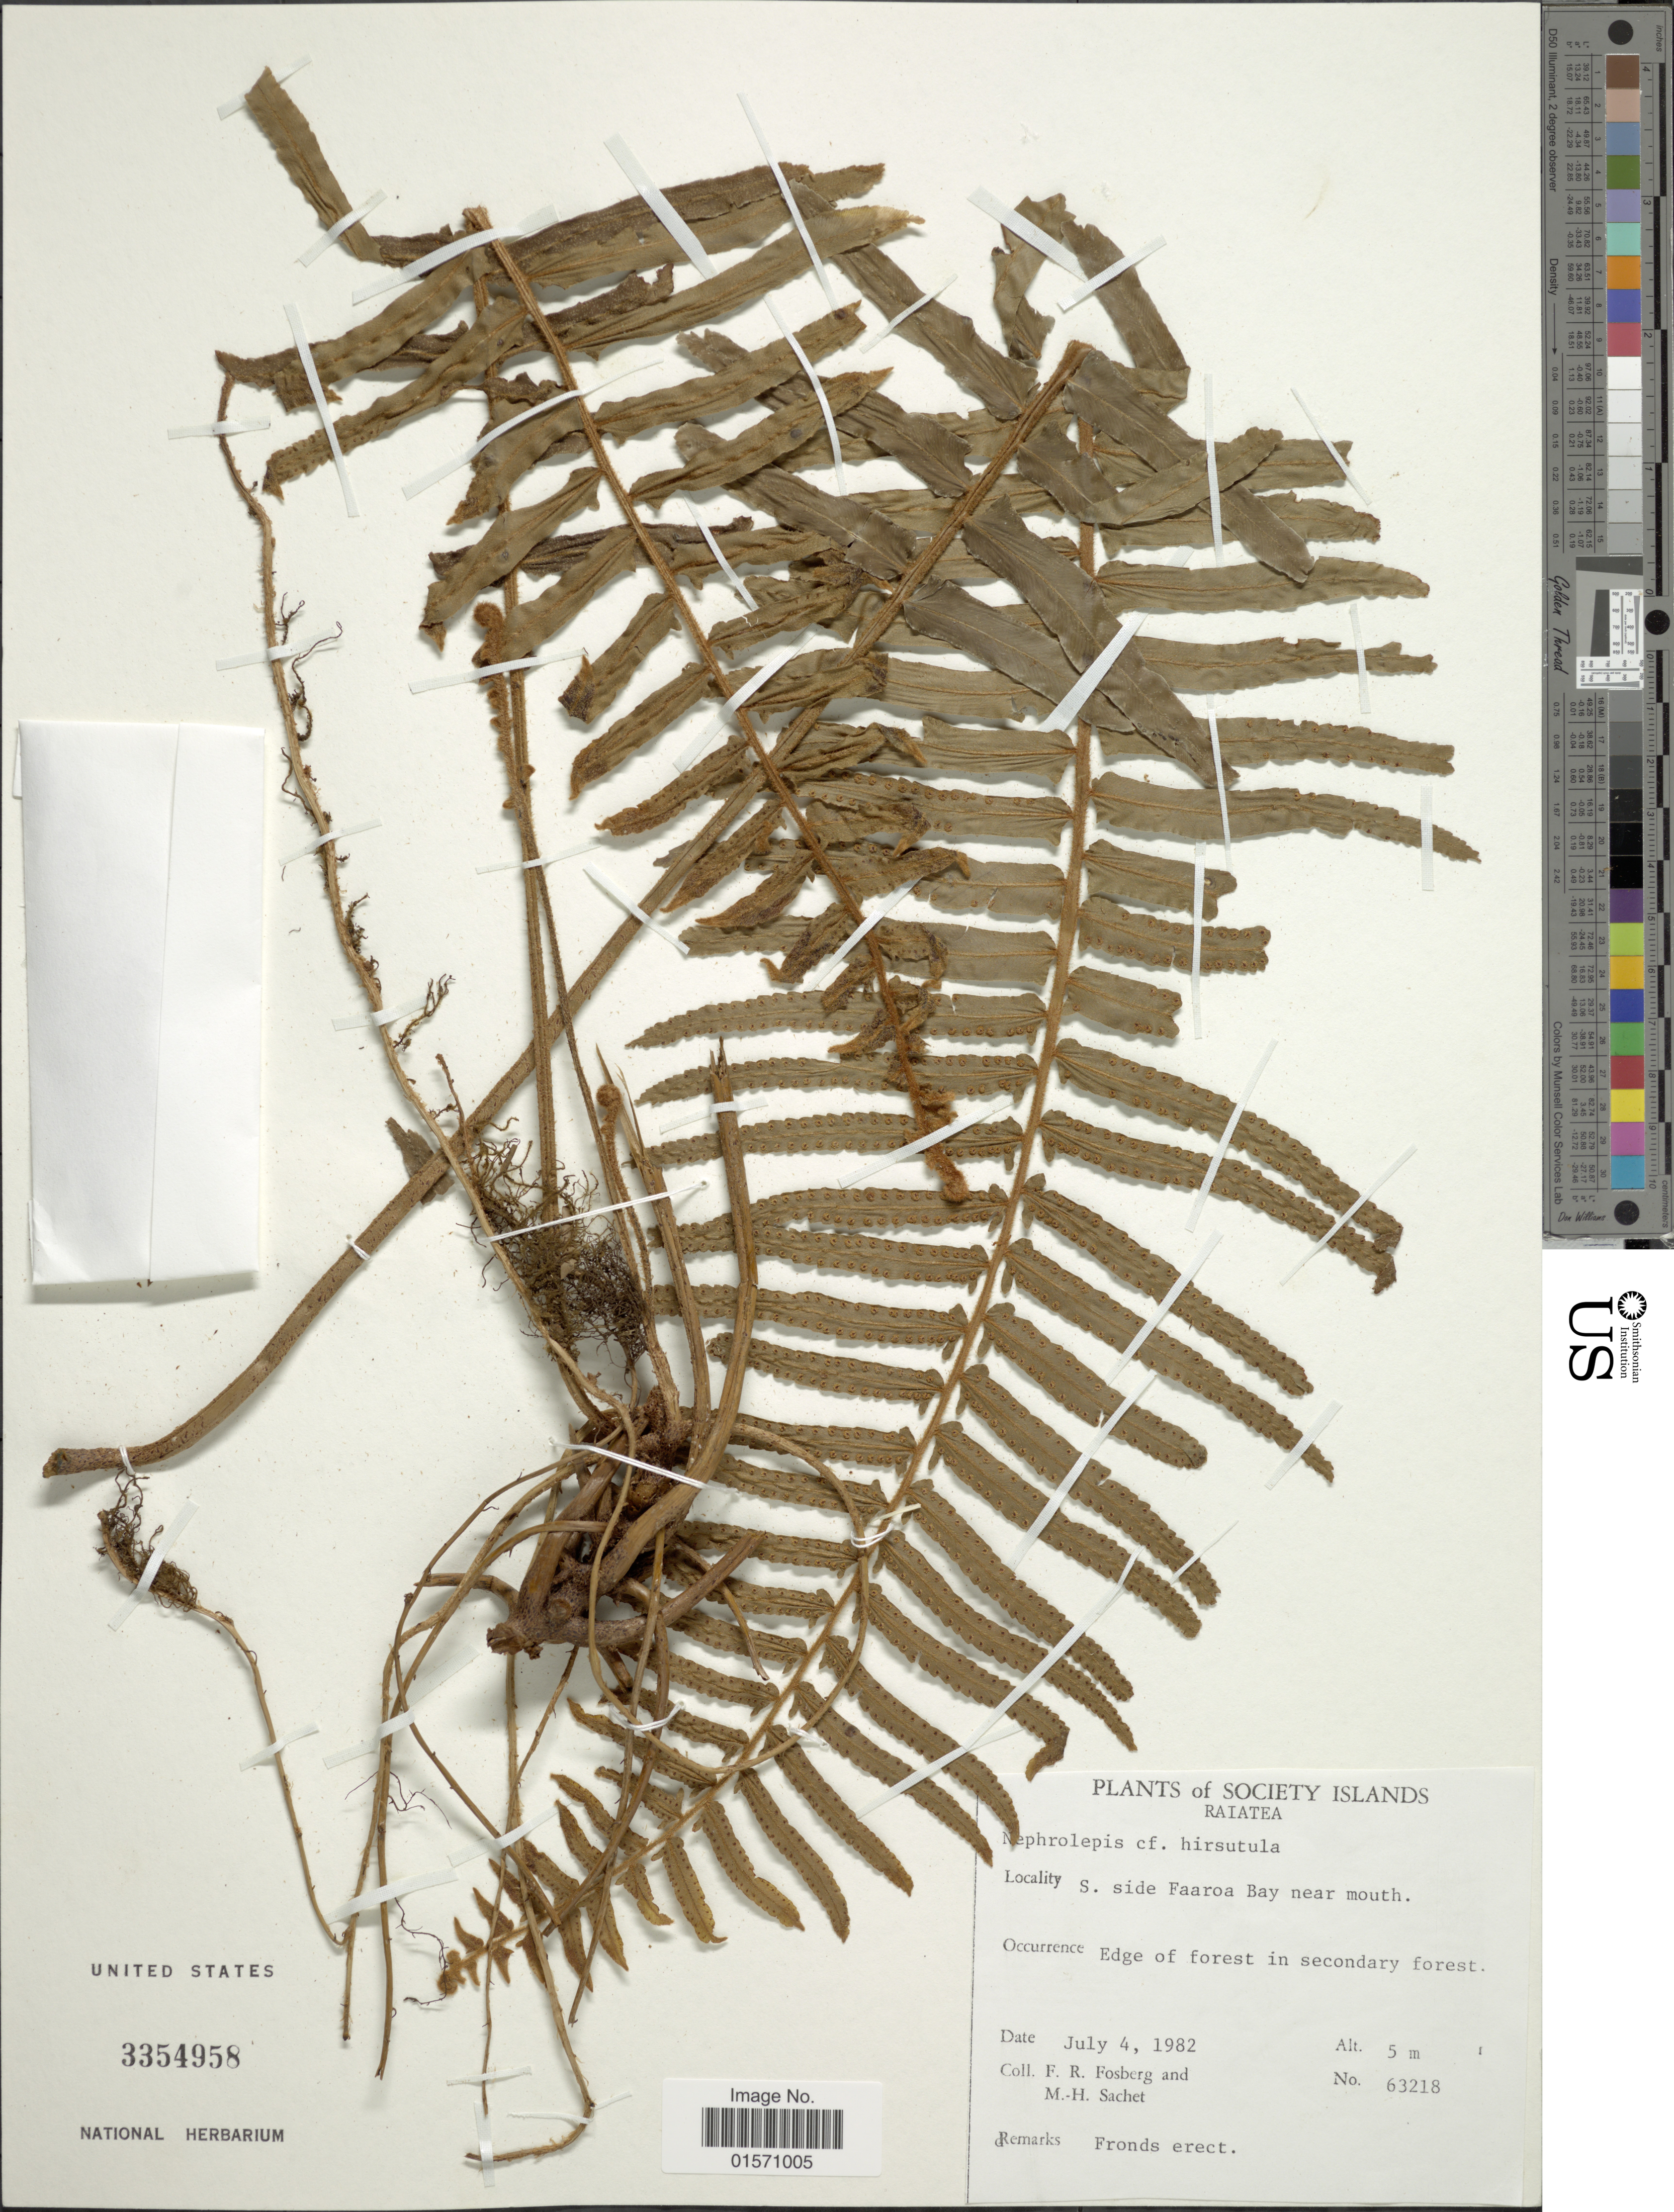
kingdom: Plantae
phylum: Tracheophyta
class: Polypodiopsida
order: Polypodiales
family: Nephrolepidaceae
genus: Nephrolepis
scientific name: Nephrolepis hirsutula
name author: (G. Forst.) C. Presl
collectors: F. R. Fosberg & M.-H. Sachet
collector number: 63218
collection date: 1982-07-04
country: French Polynesia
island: Raiatea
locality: Society Islands. Raiatea. S. side Faaroa Bay near mouth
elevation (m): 5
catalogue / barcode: US 3354958